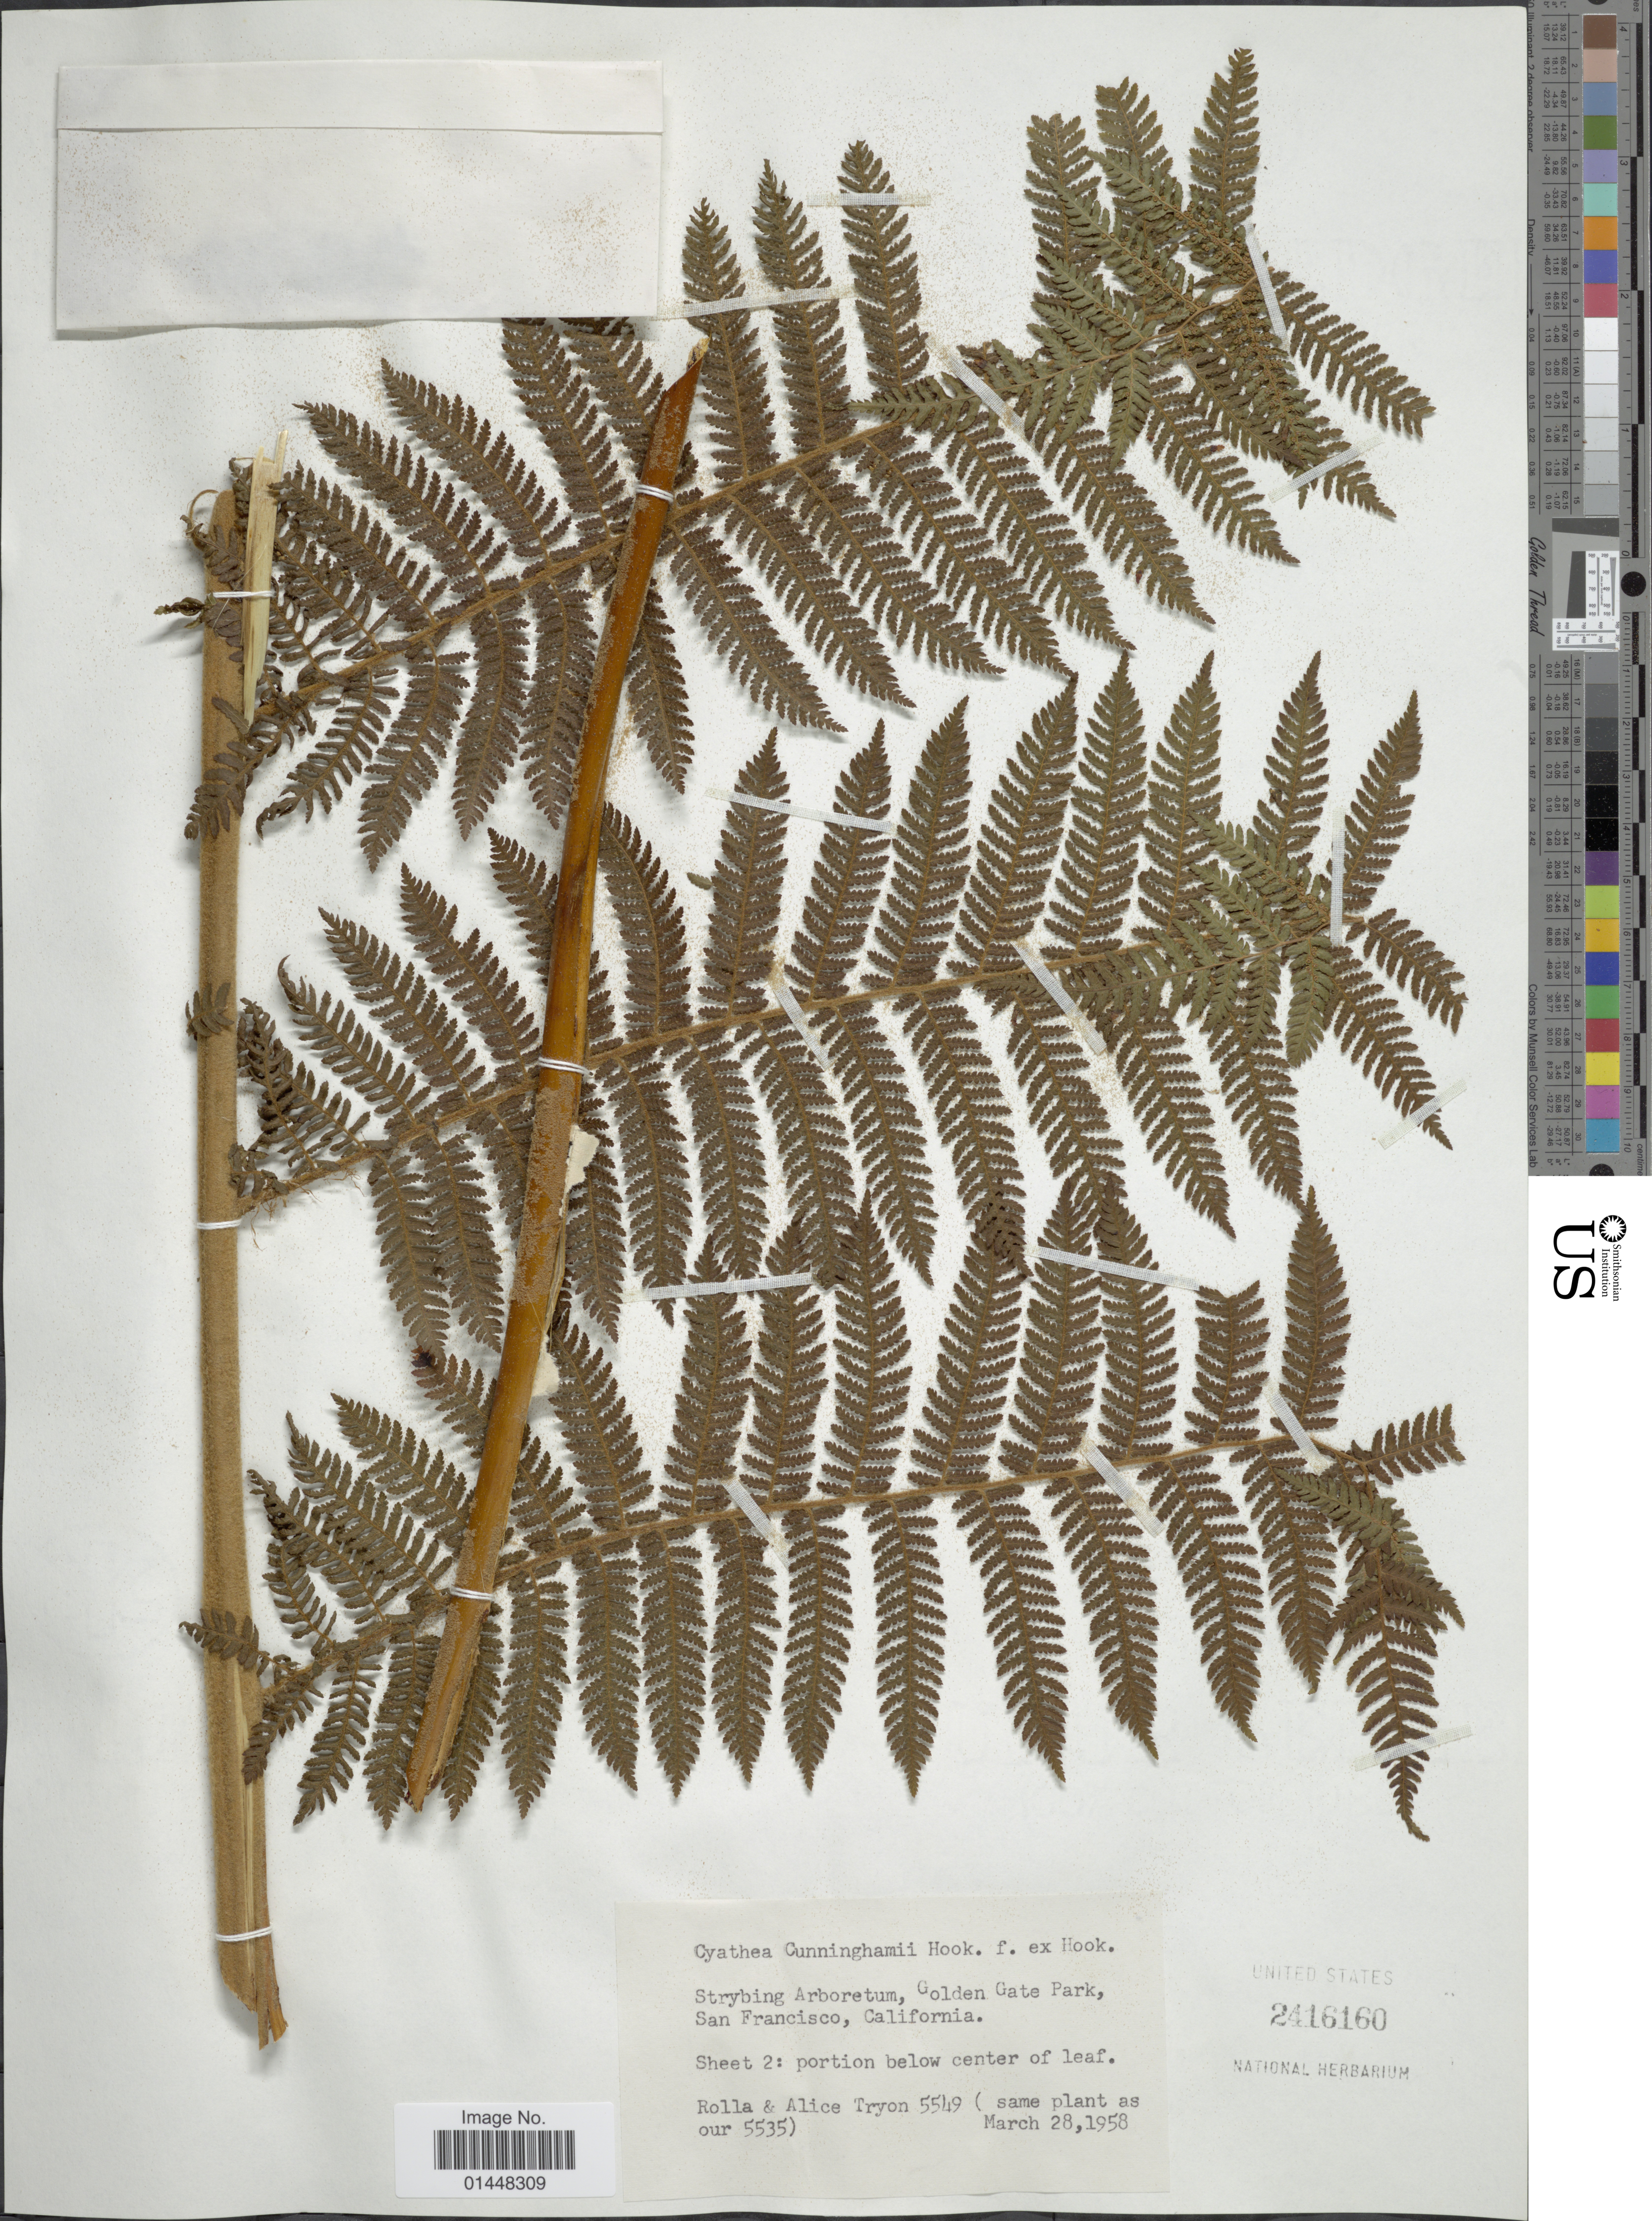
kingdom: Plantae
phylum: Tracheophyta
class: Polypodiopsida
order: Cyatheales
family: Cyatheaceae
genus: Cyathea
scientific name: Cyathea cunninghamii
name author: Hook. f.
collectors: R. M. Tryon & A. F. Tryon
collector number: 5549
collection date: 1958-03-28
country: United States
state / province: California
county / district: San Francisco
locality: Strybing Arboretum, Golden Gate Park, San Francisco.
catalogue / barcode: US 2416160